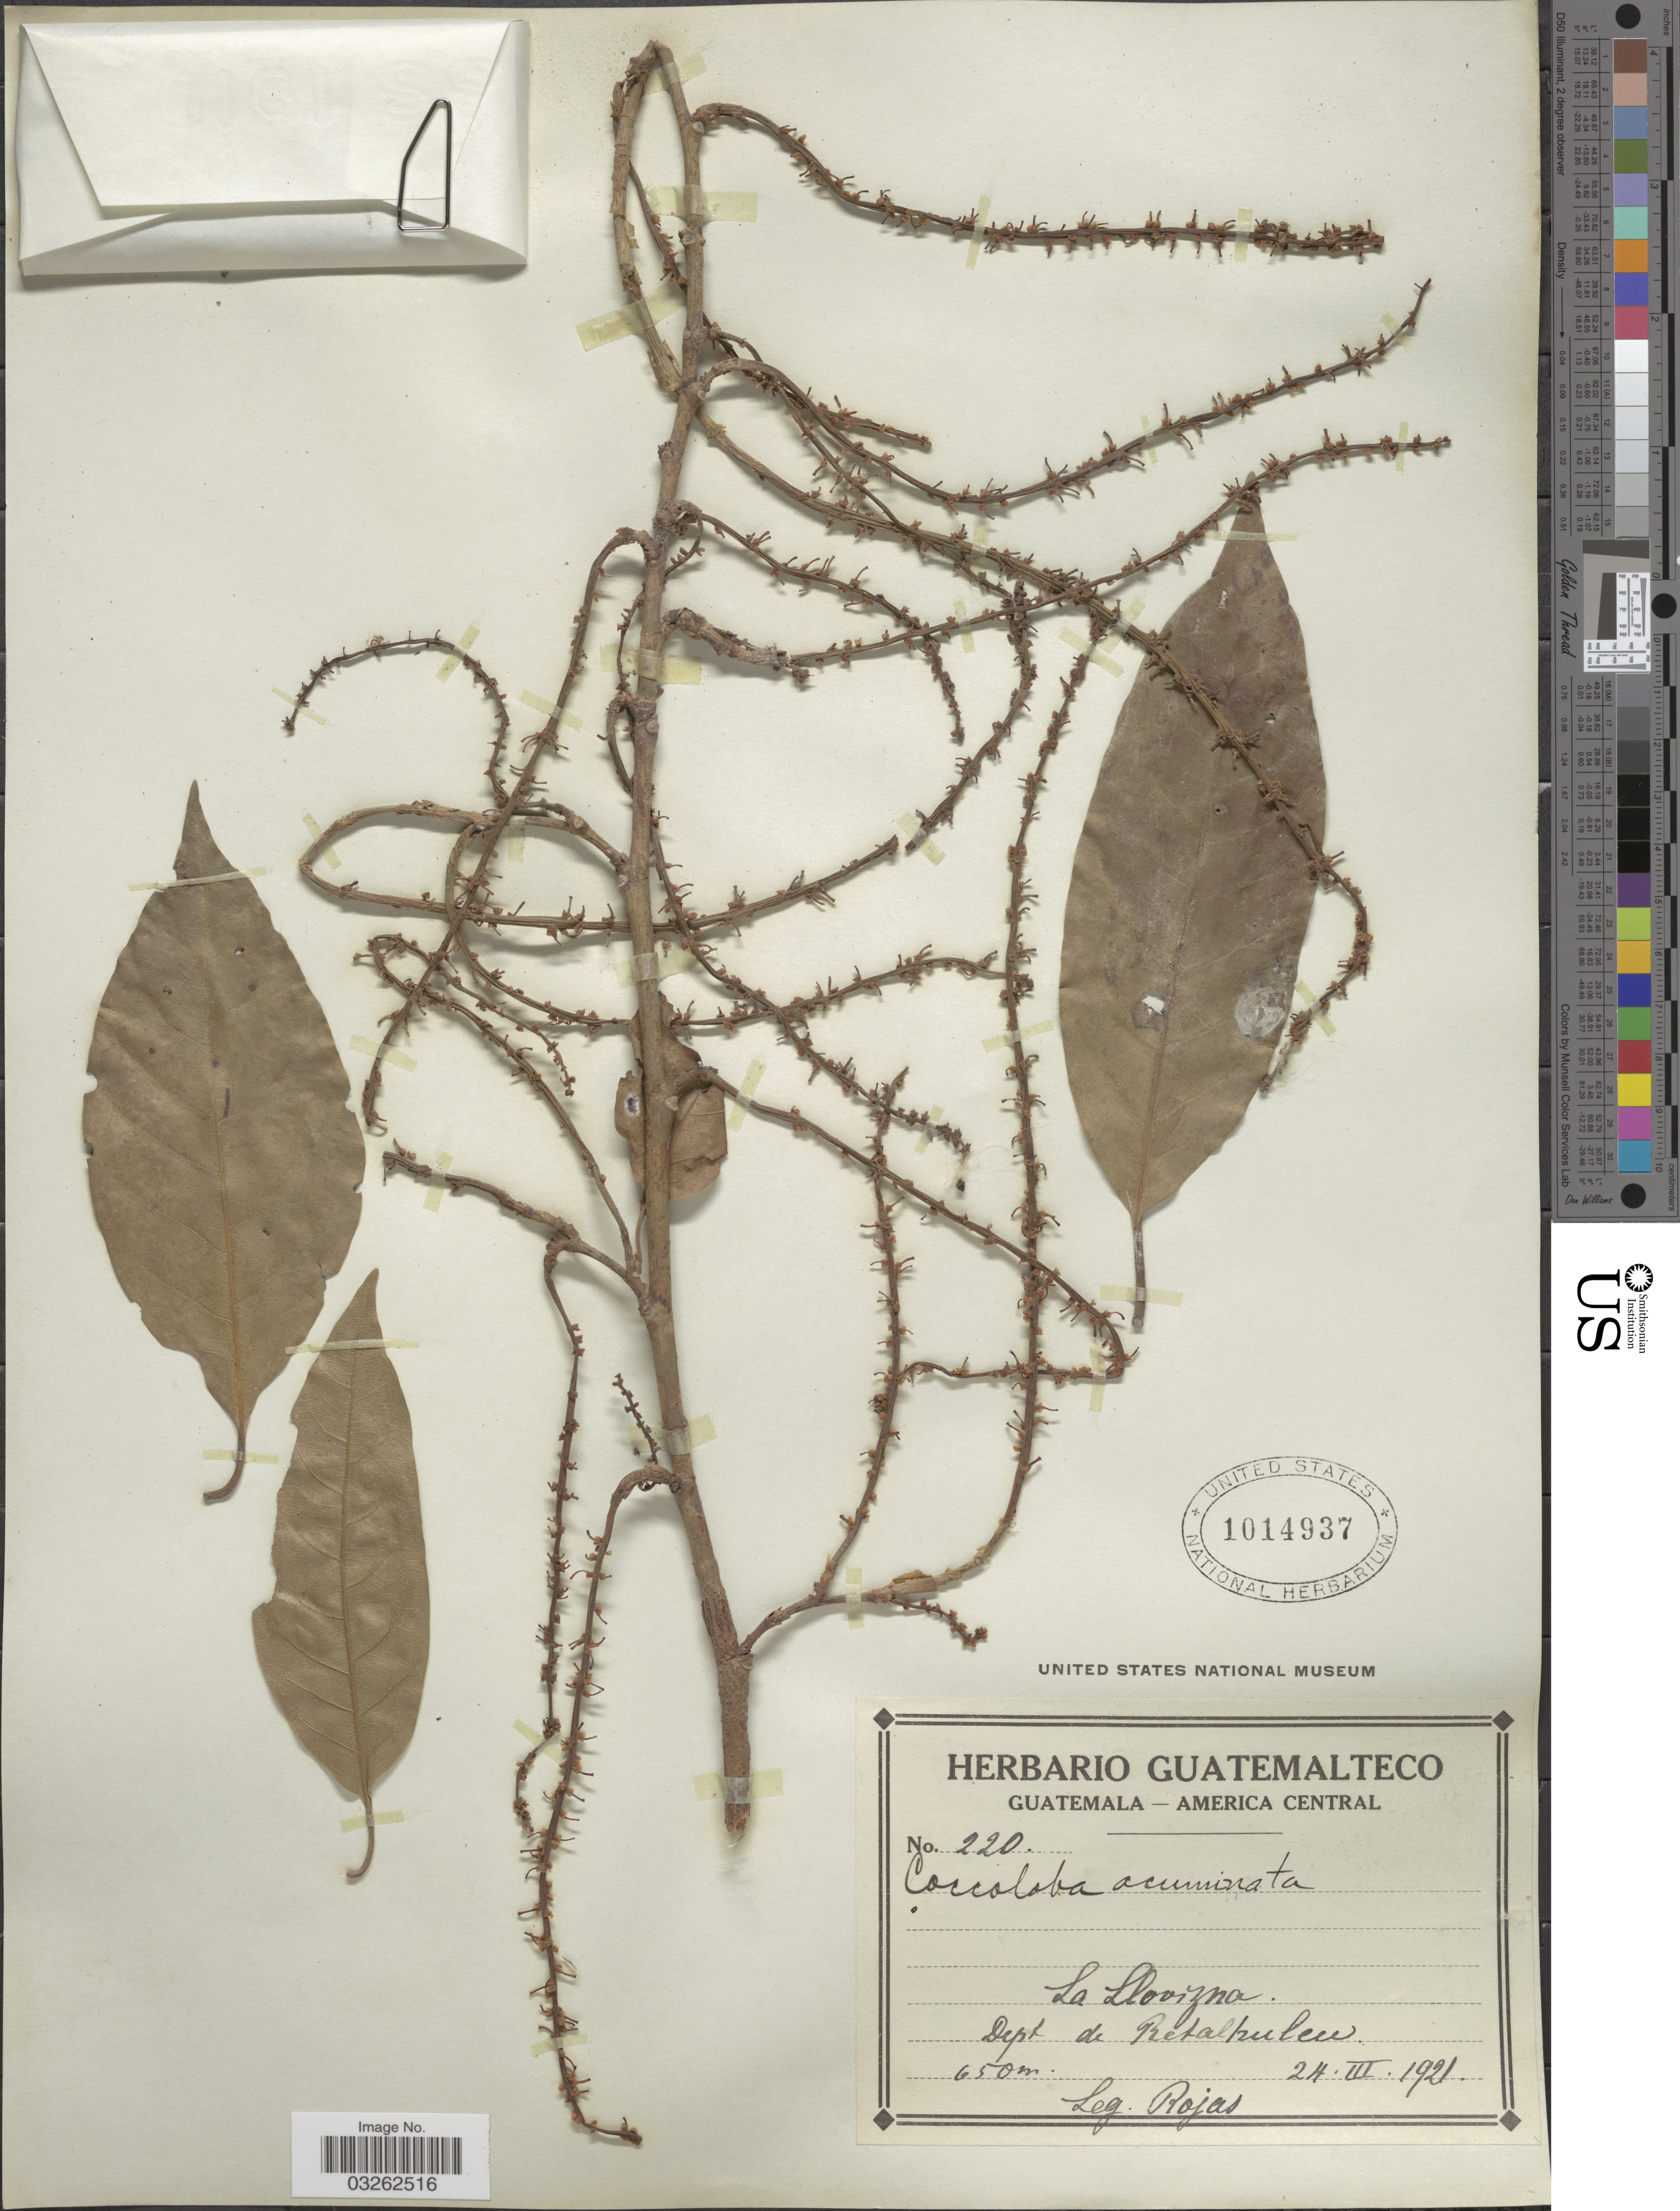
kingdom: Plantae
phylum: Tracheophyta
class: Magnoliopsida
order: Caryophyllales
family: Polygonaceae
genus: Coccoloba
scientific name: Coccoloba acuminata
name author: Kunth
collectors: Rojas, --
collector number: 220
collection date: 1921-03-24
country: Guatemala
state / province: Retalhuleu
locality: La Llovizna, Dept. de Retalhuleu.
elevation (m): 650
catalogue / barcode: US 1014937